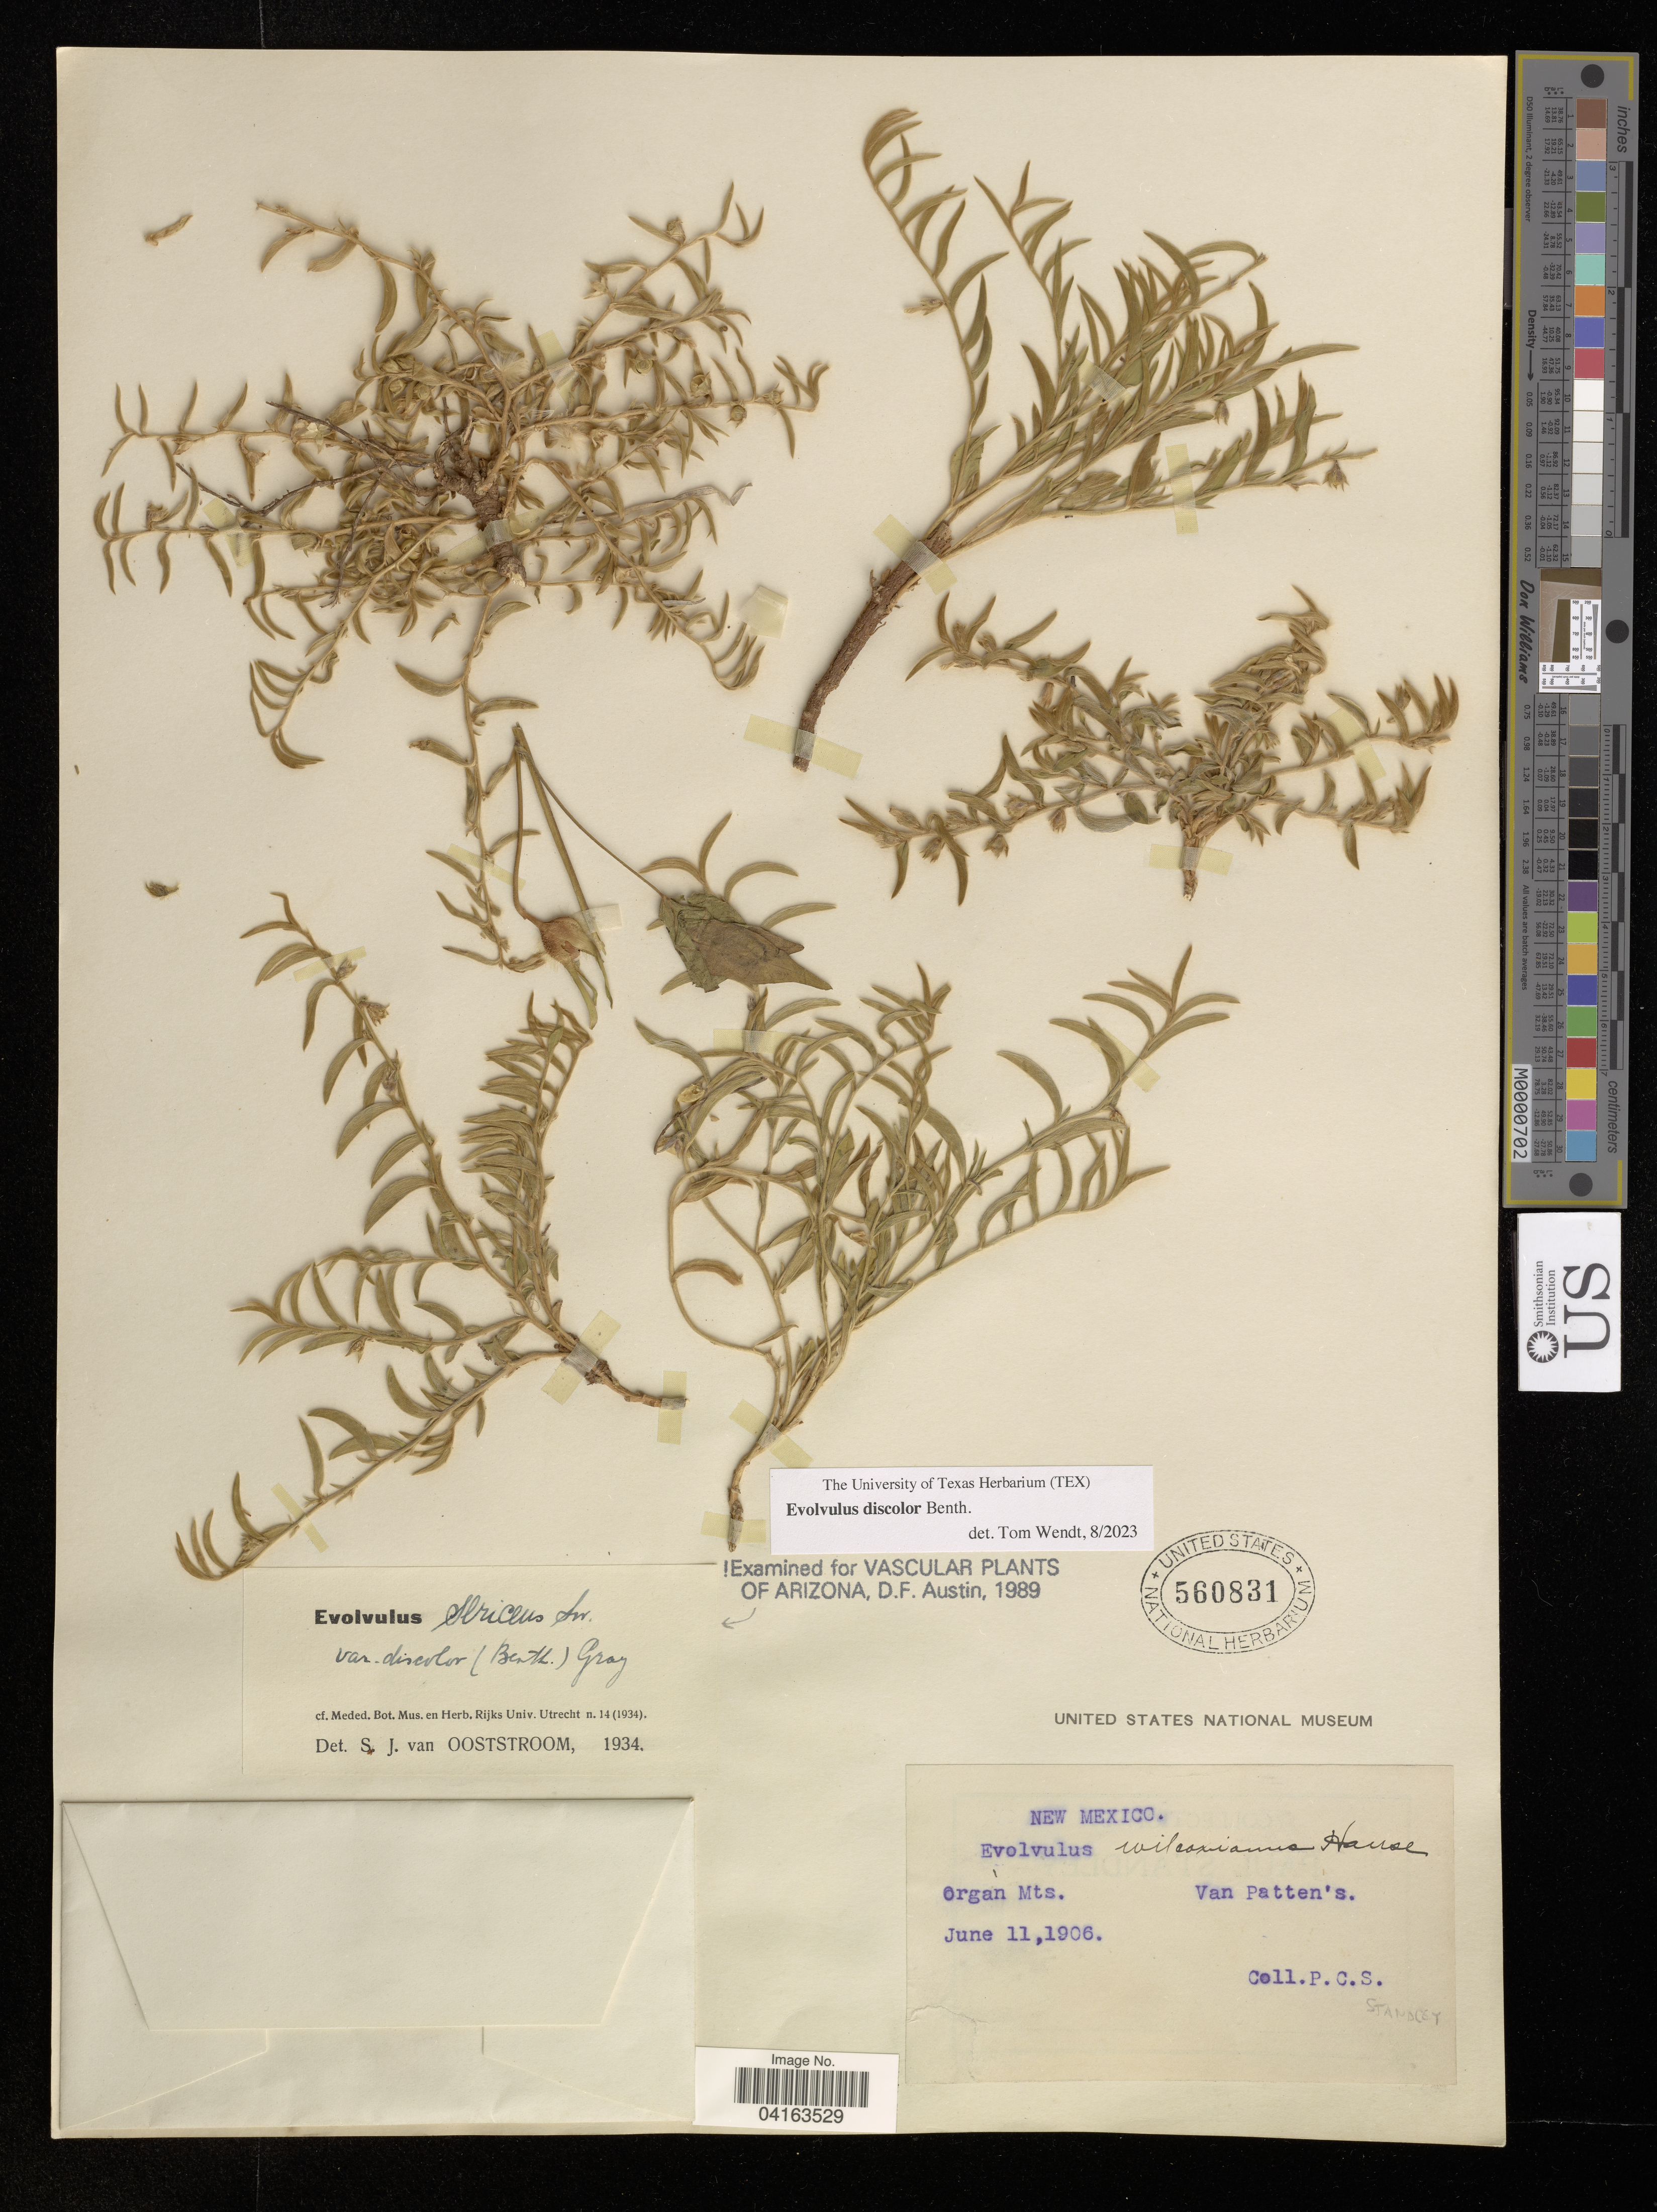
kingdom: Plantae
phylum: Tracheophyta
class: Magnoliopsida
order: Solanales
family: Convolvulaceae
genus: Evolvulus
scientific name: Evolvulus discolor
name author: Benth.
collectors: P. C. S.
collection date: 1906-06-11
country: United States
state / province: New Mexico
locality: Organ Mts. Van Patten's.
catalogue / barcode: US 560831